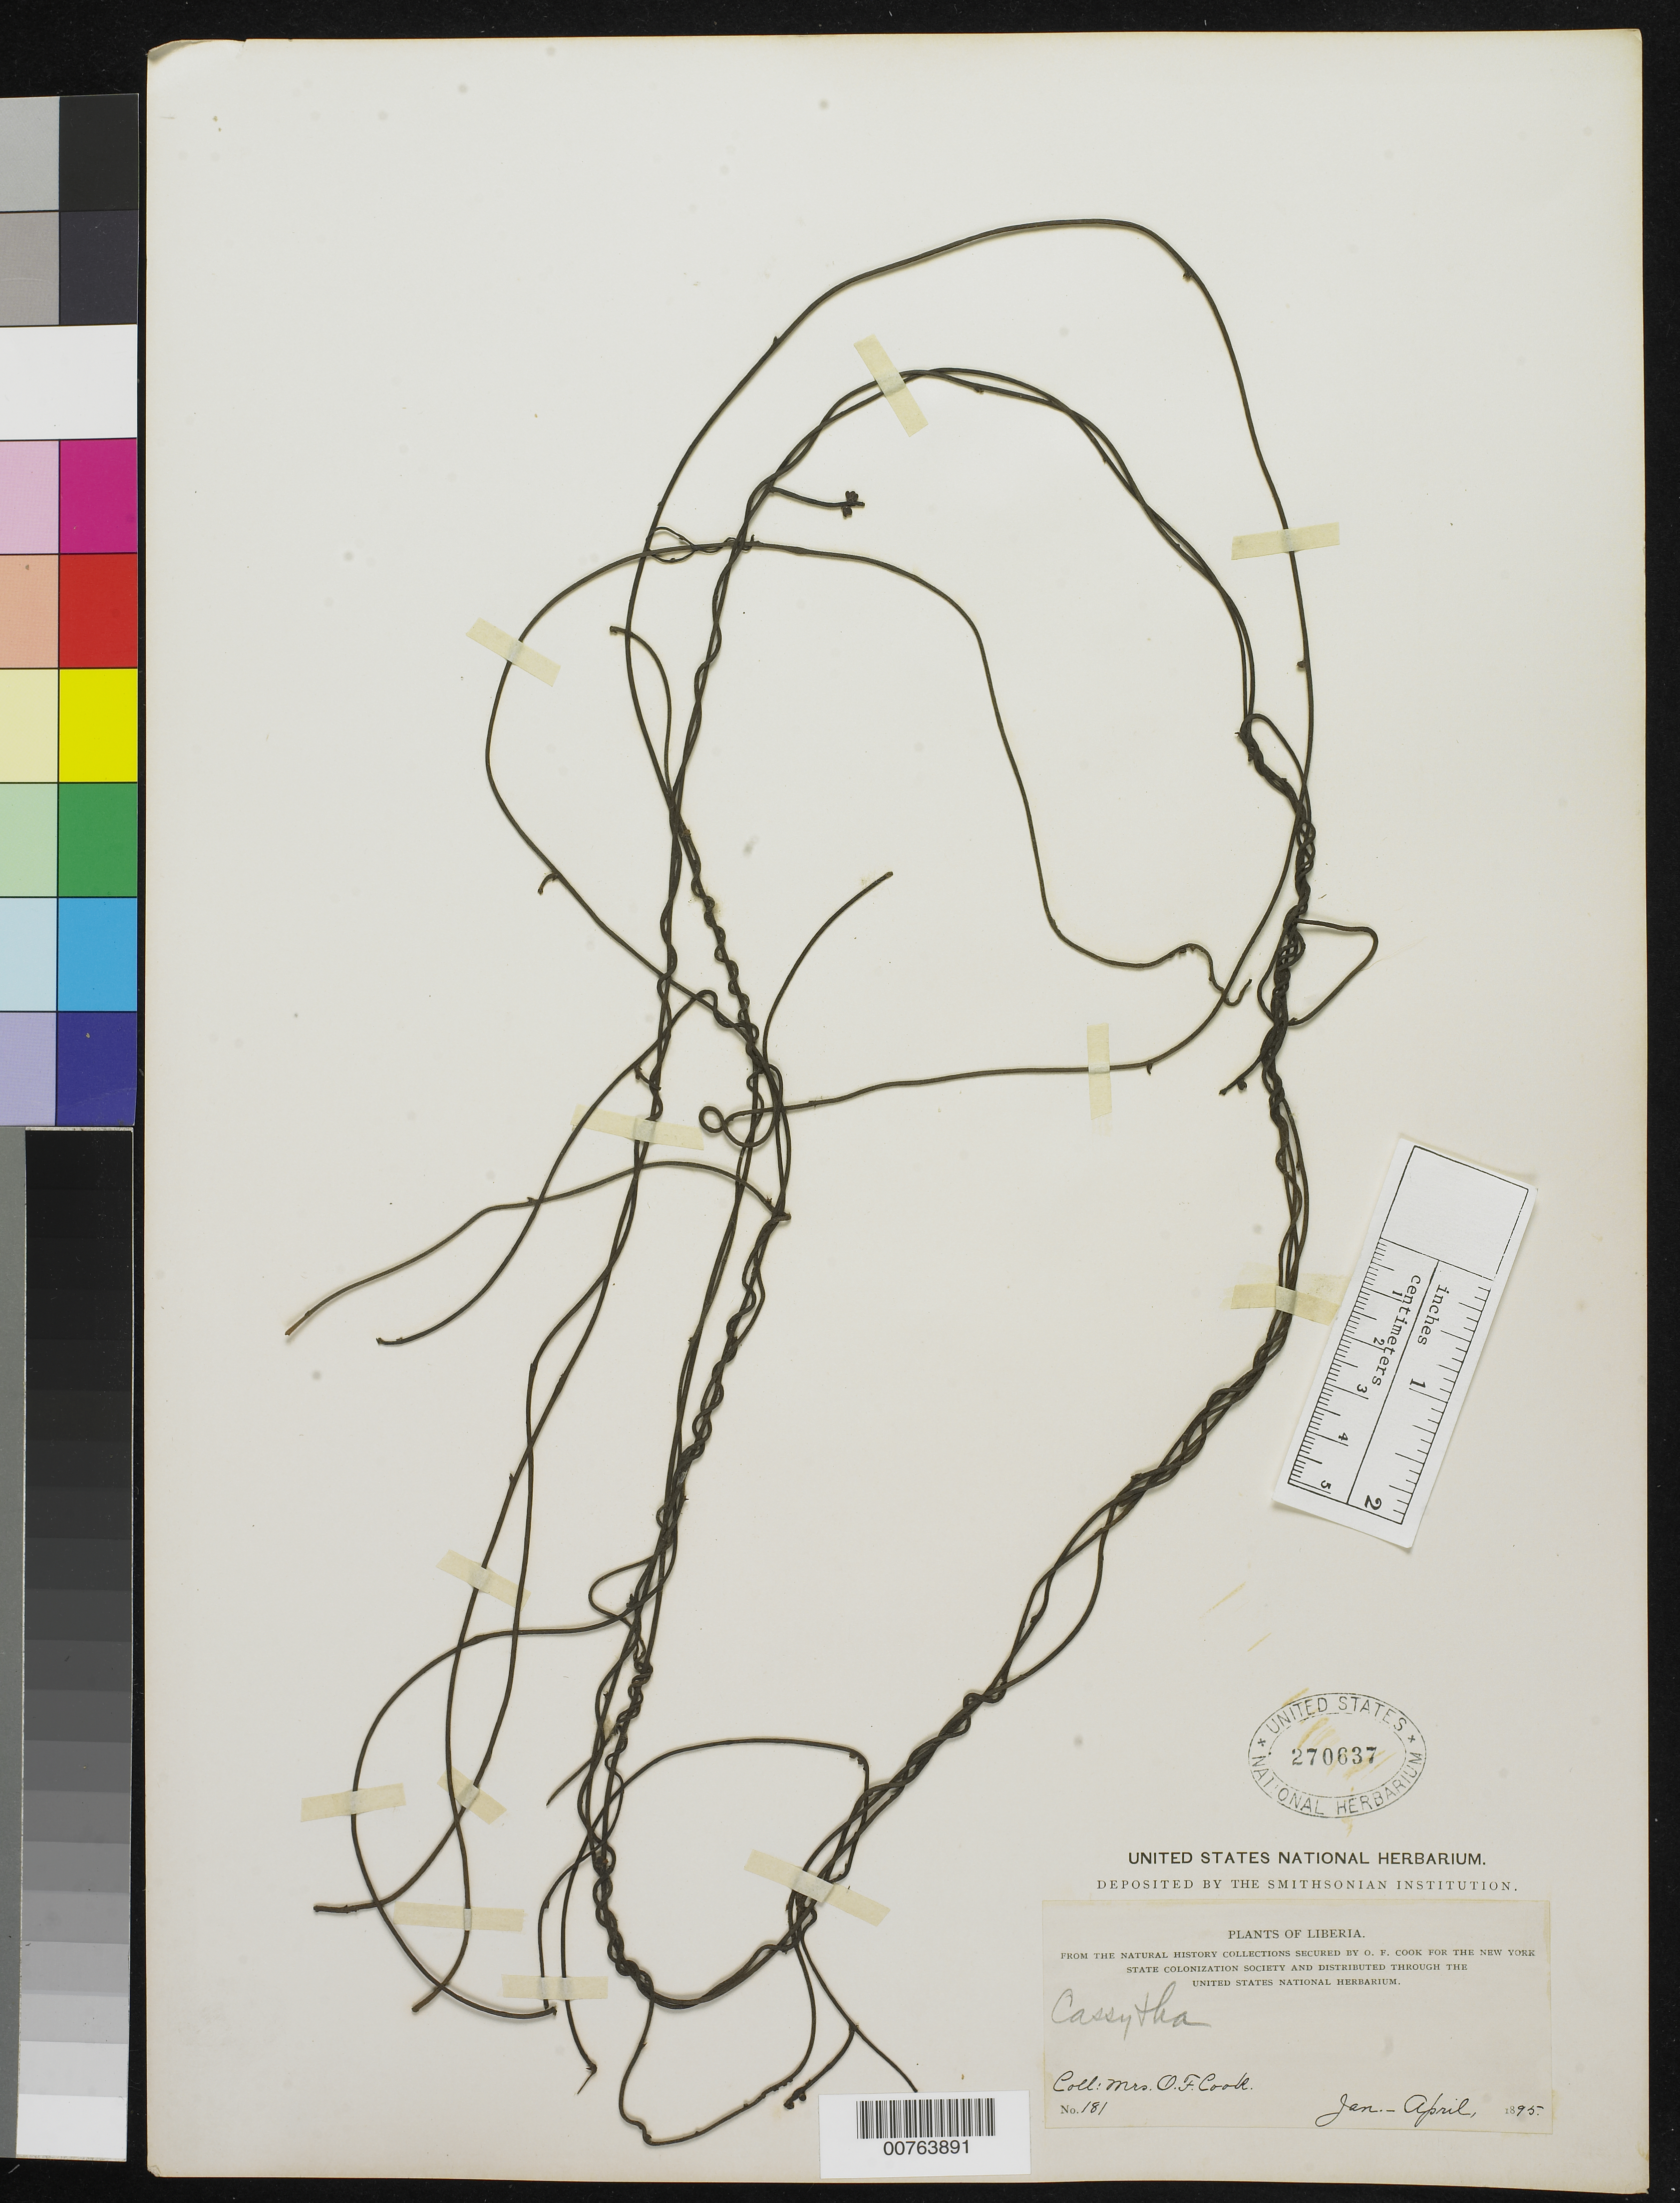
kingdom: Plantae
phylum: Tracheophyta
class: Magnoliopsida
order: Laurales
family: Lauraceae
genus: Cassytha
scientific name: Cassytha sp.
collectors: Alice C. Cook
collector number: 181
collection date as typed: Jan 1895 to -- Apr 1895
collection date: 1895-01/1895-04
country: Liberia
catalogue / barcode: US 270637